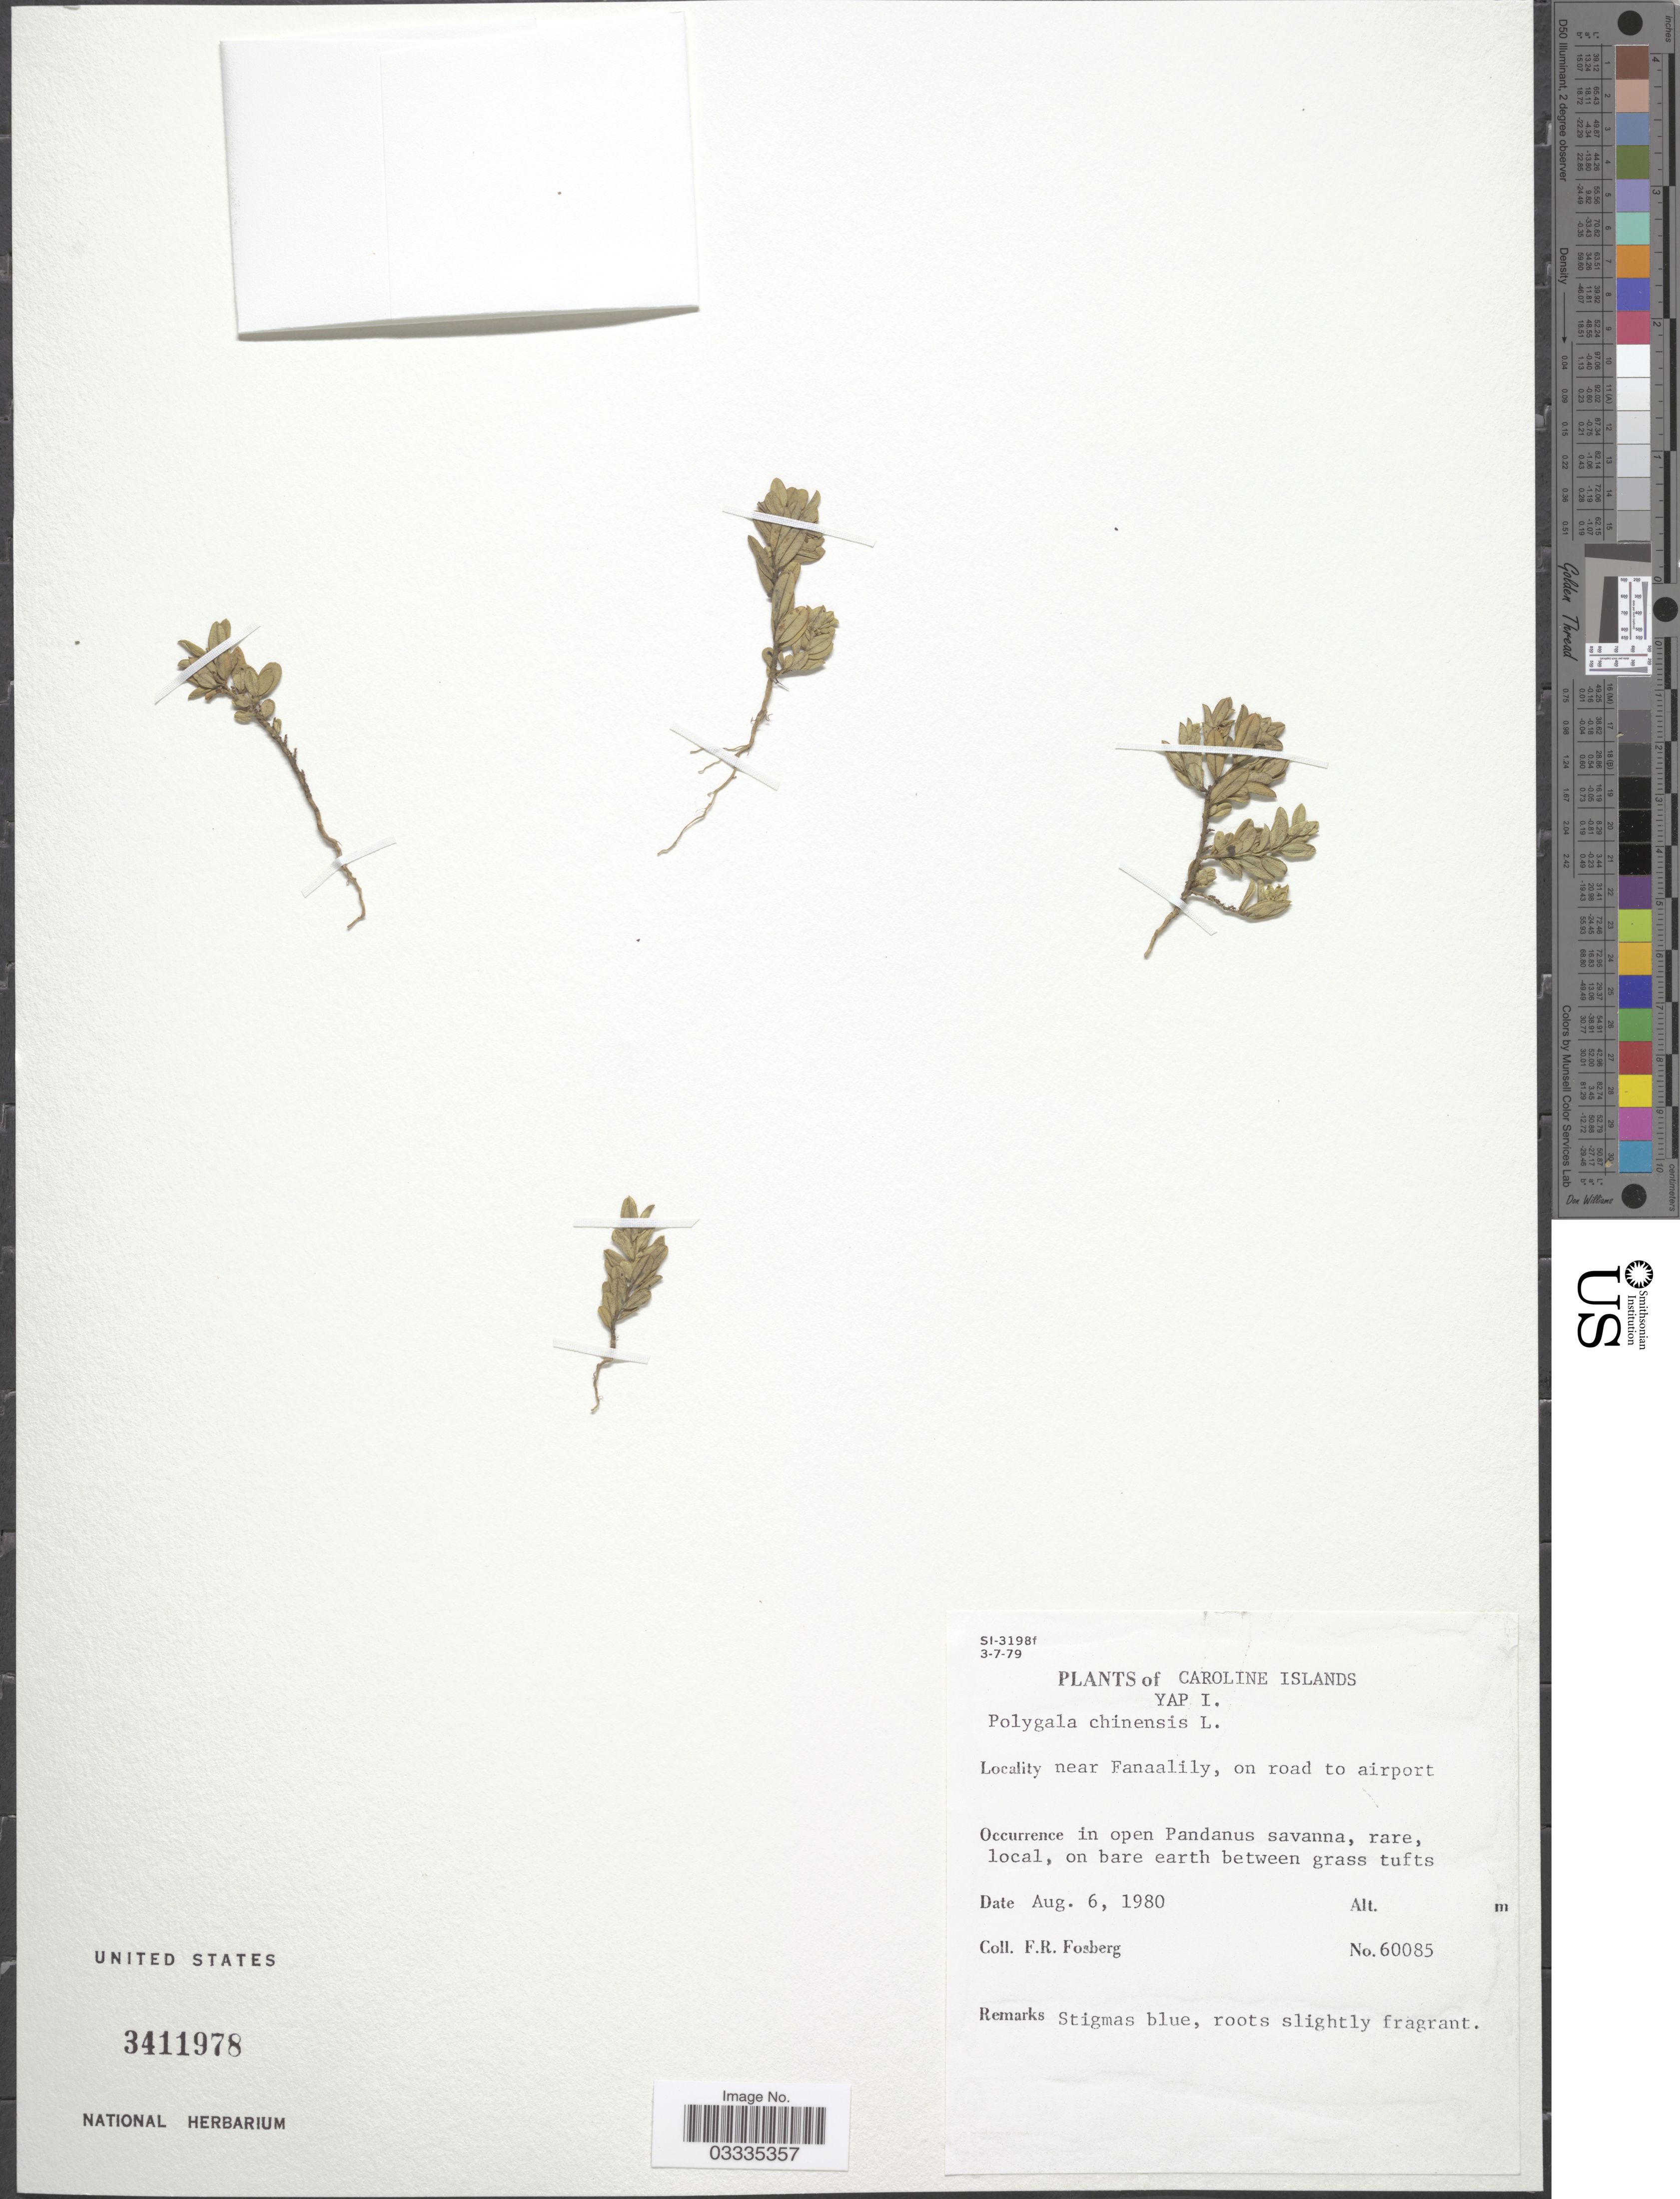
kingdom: Plantae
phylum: Tracheophyta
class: Magnoliopsida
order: Fabales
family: Polygalaceae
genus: Polygala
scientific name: Polygala chinensis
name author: L.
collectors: F. R. Fosberg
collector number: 60085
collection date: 1980-08-06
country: Micronesia, Federated States of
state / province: Yap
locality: Caroline Islands. Yap I. Near Fanaalily, on road to airport.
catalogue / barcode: US 3411978